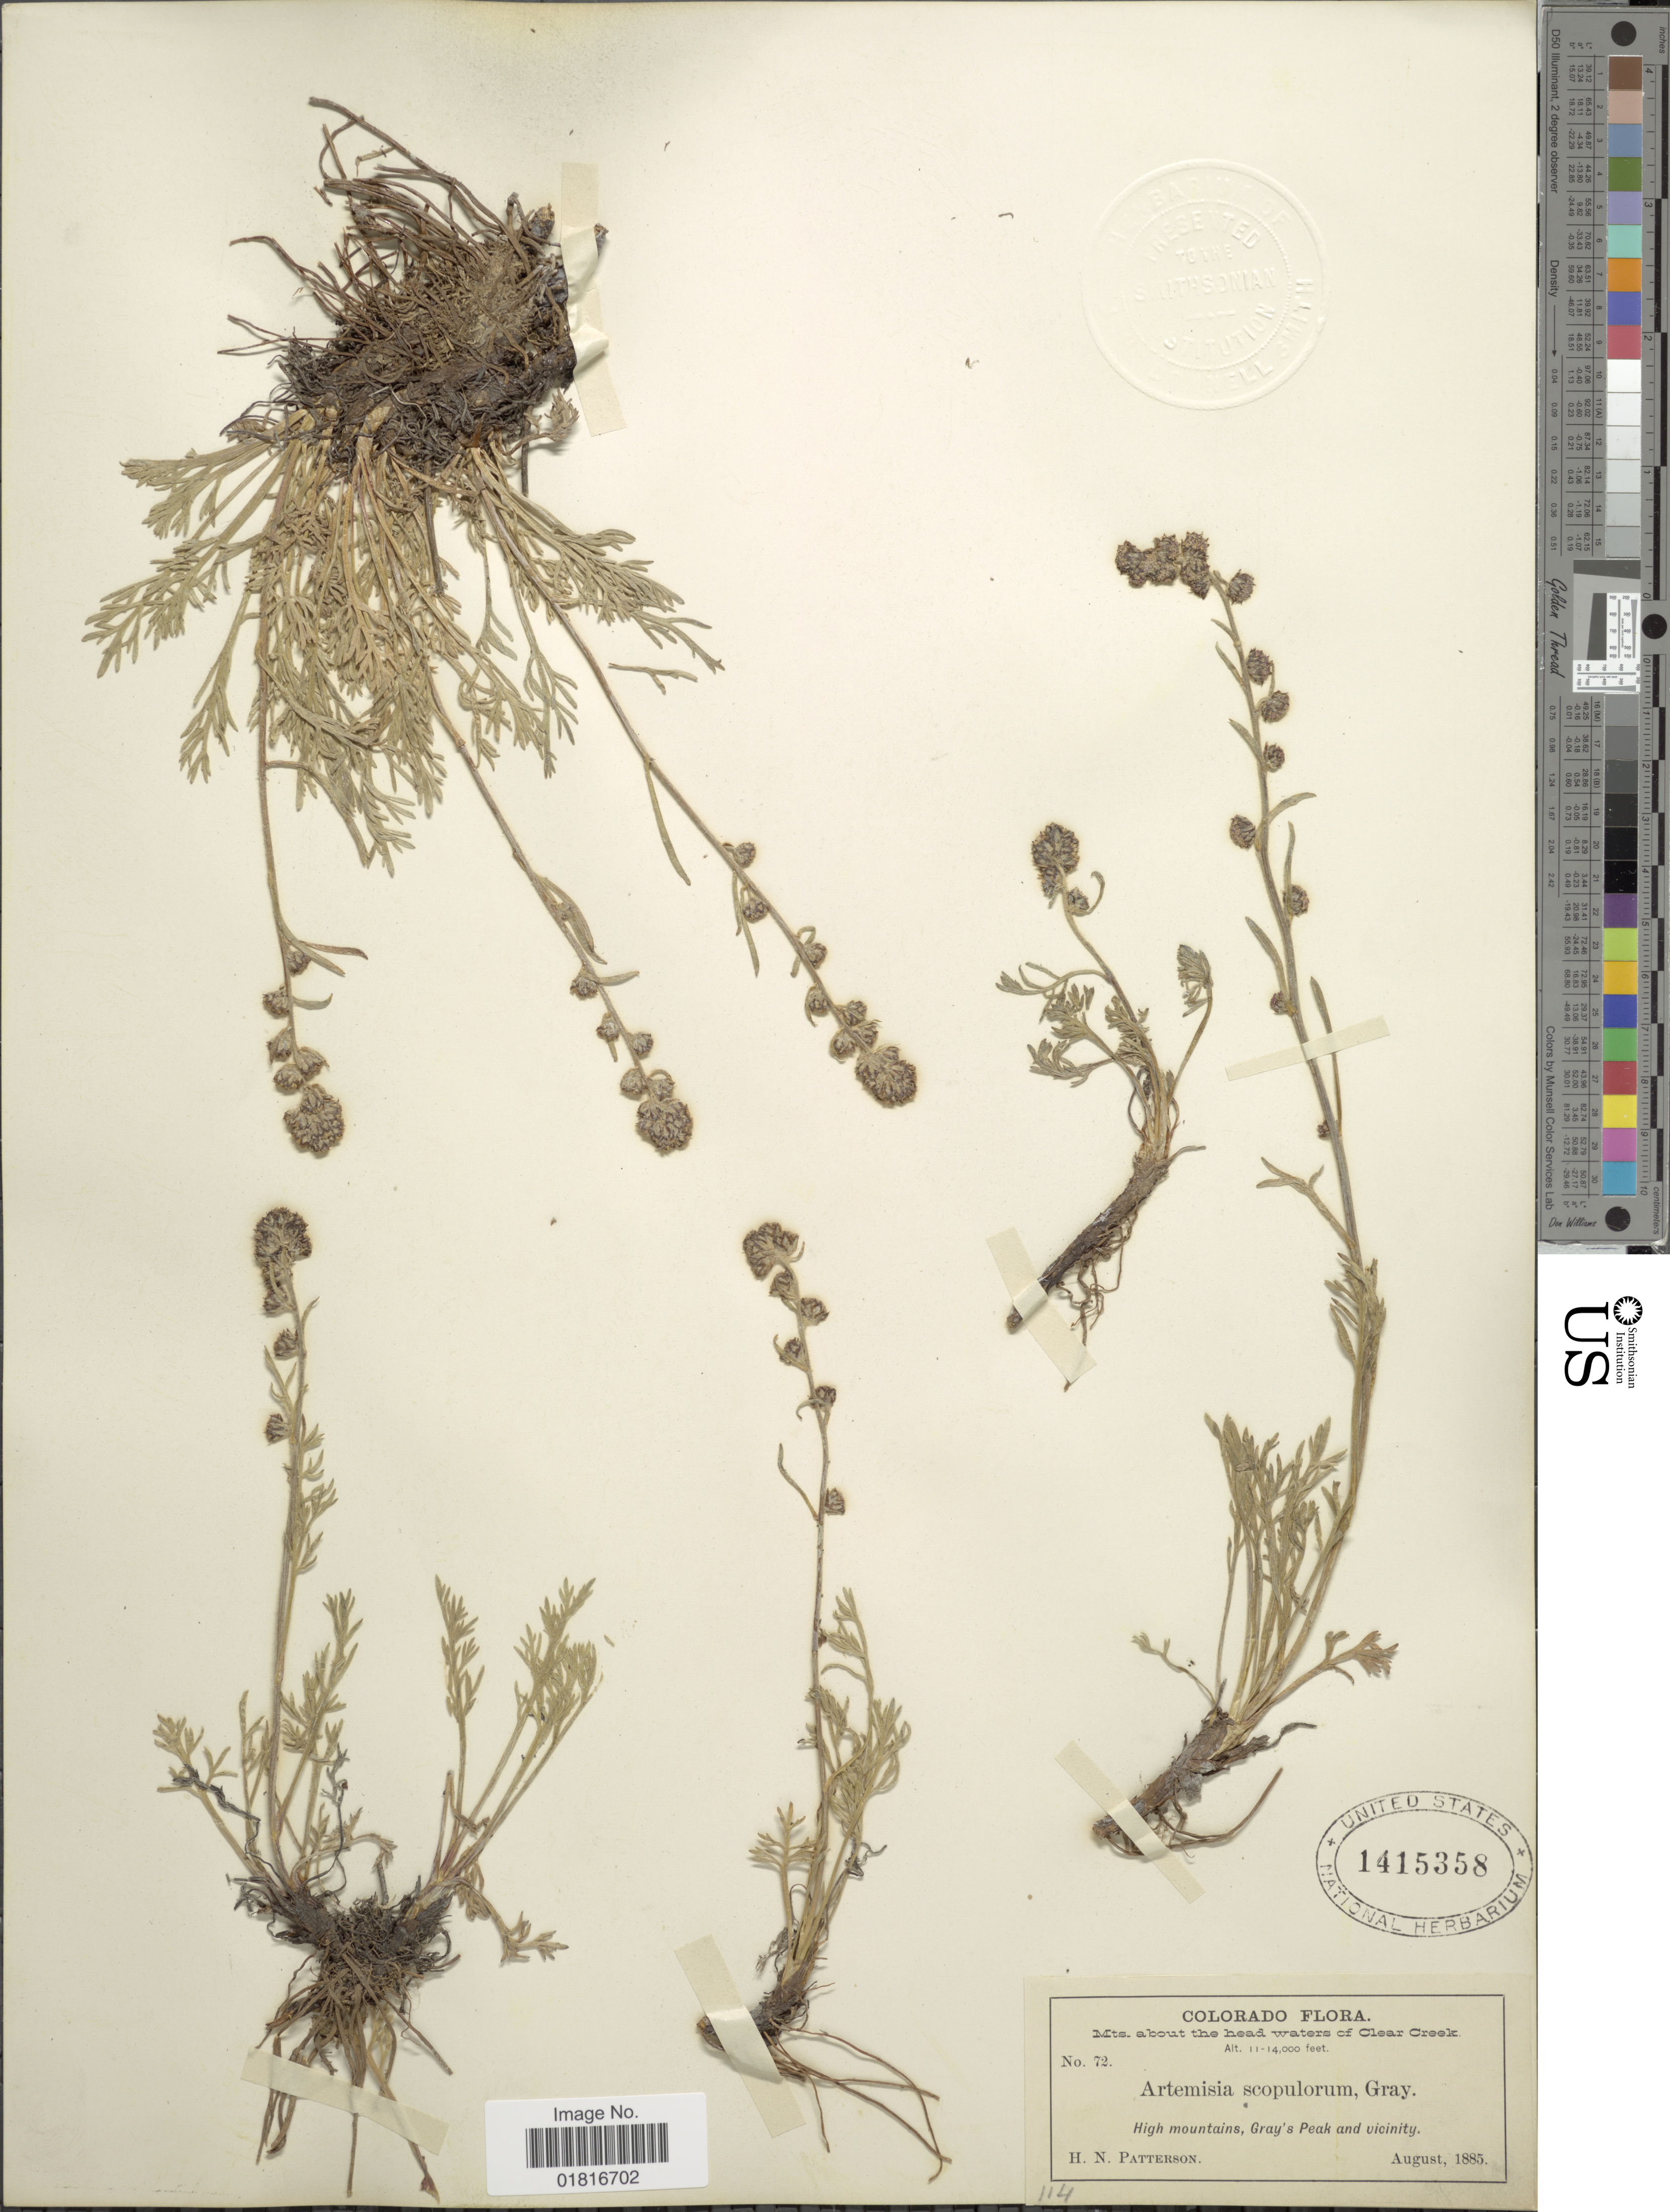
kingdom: Plantae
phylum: Tracheophyta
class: Magnoliopsida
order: Asterales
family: Asteraceae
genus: Artemisia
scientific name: Artemisia scopulorum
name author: A. Gray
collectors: H. N. Patterson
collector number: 72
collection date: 1885-08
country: United States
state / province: Colorado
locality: Mts about the head waters of Clear Creek, High mountains, Grau's Peak and vicinity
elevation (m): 3353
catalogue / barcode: US 1415358